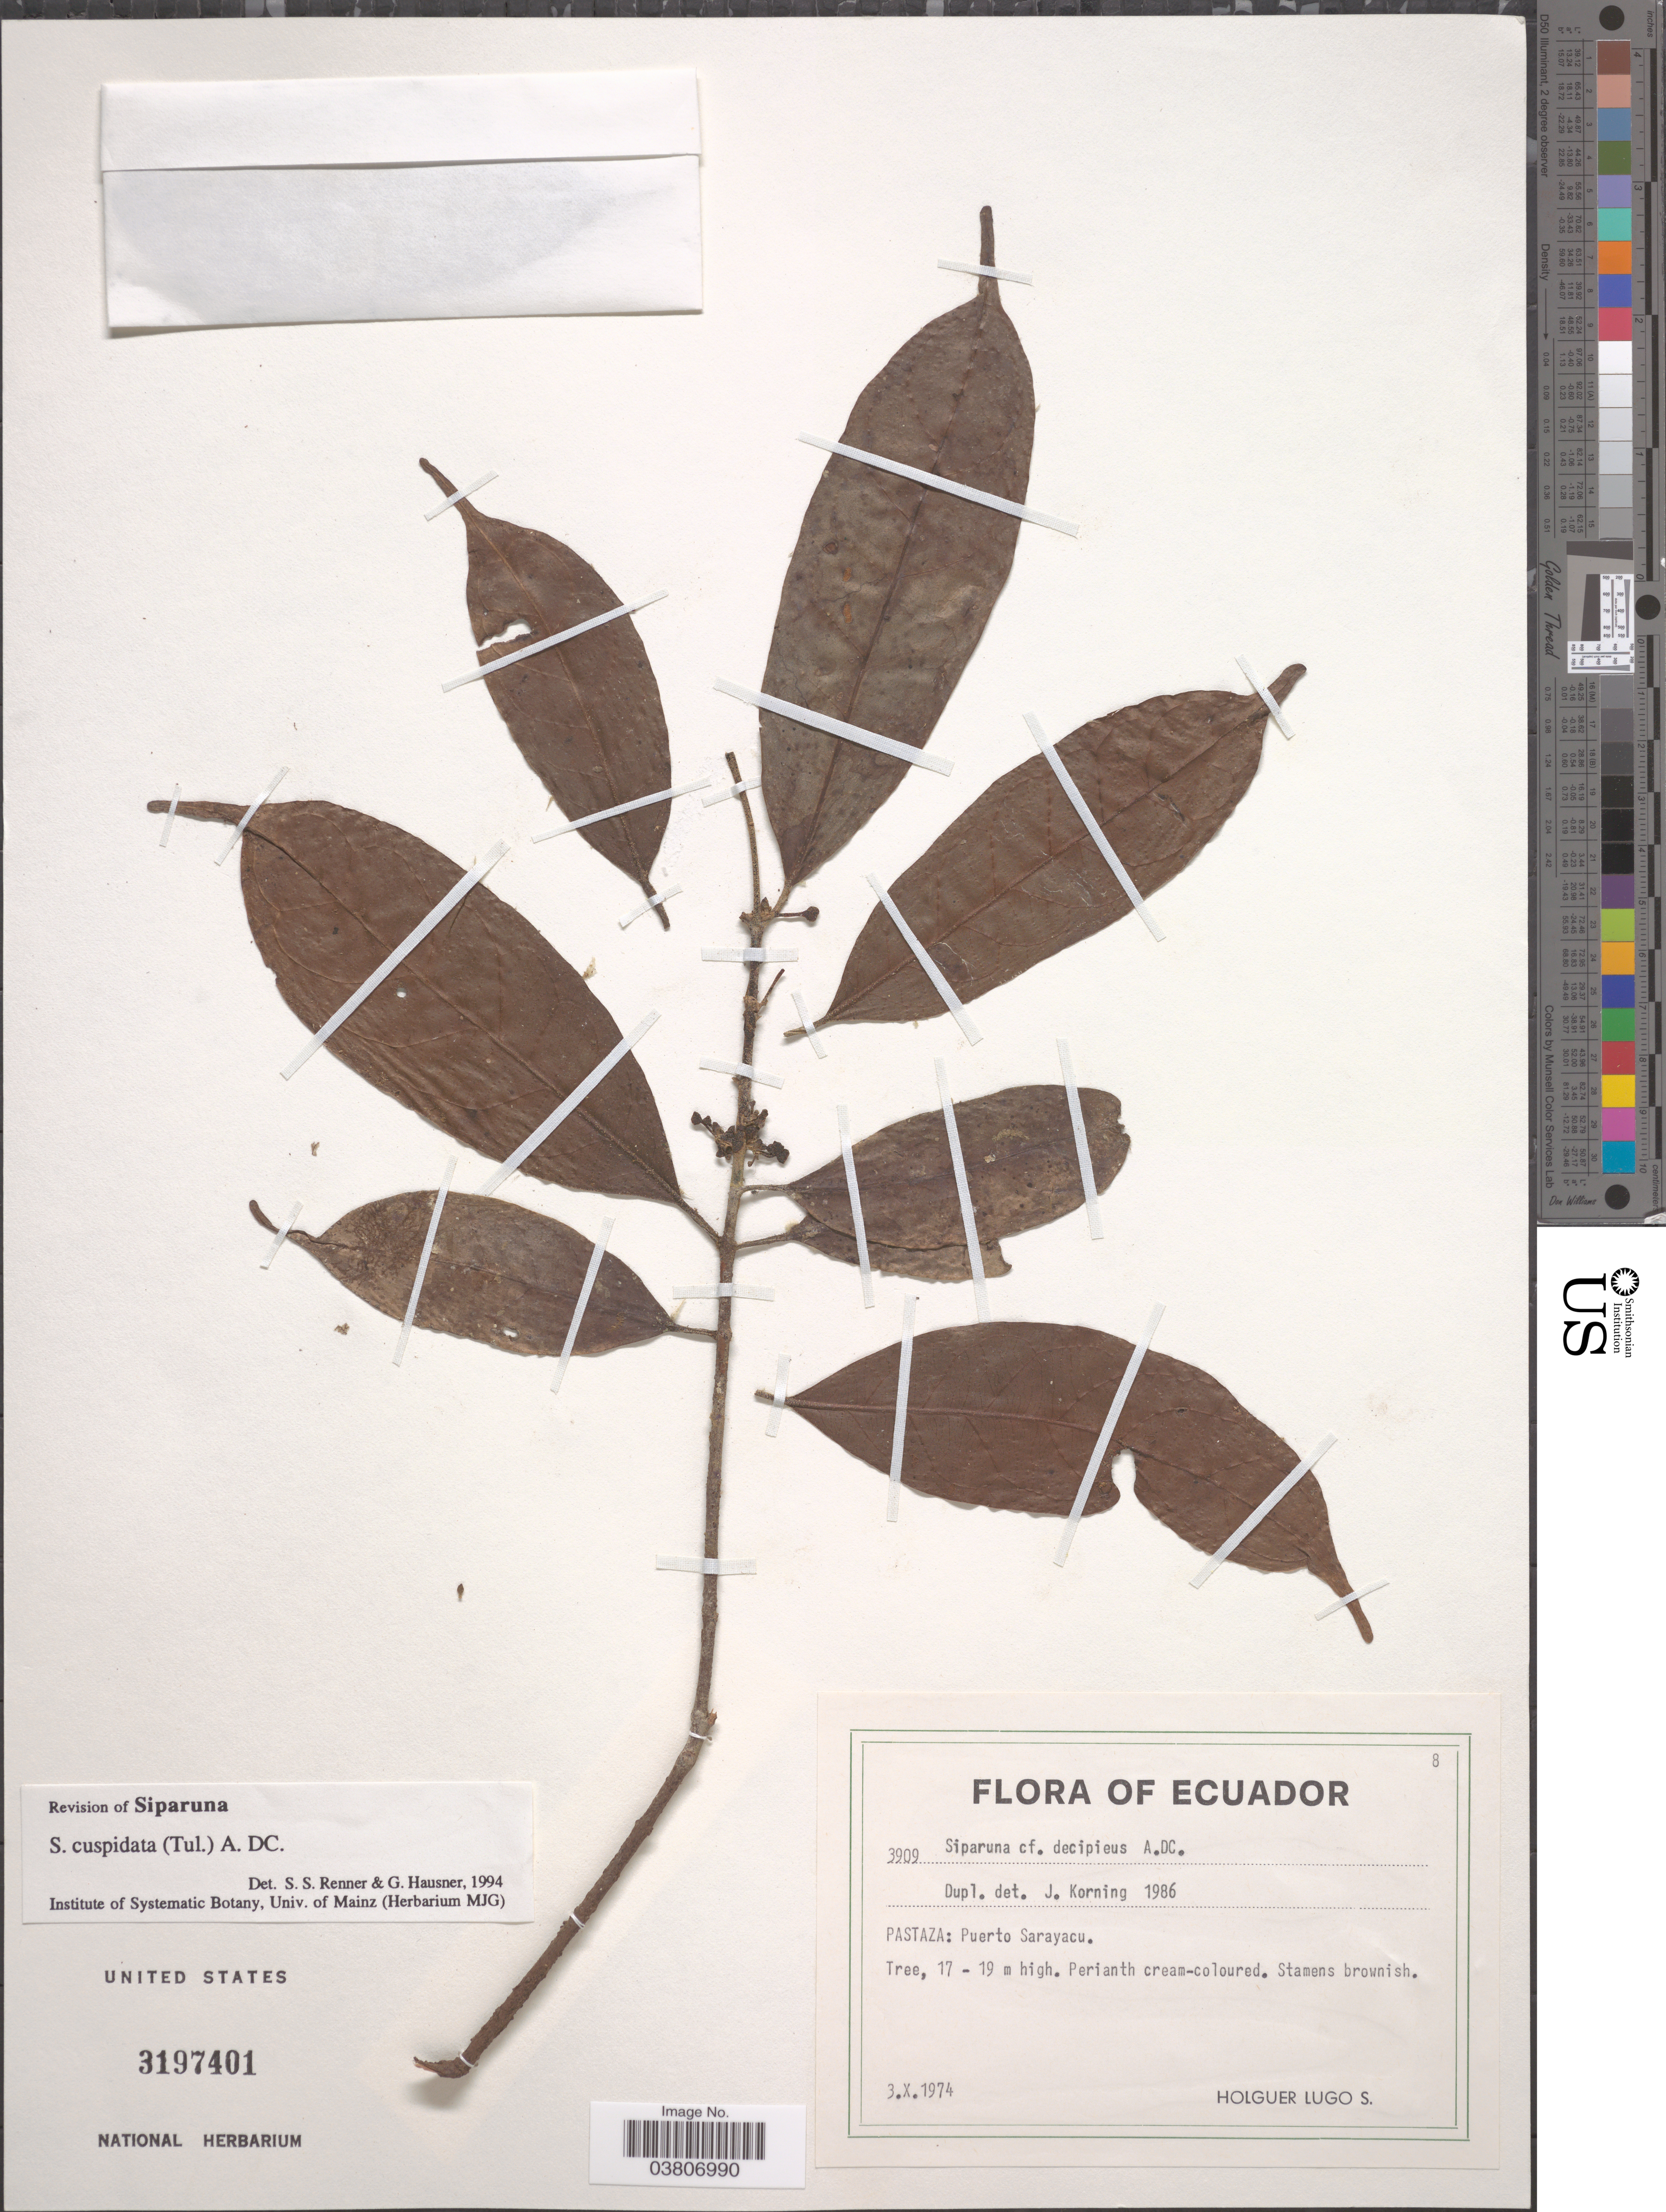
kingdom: Plantae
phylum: Tracheophyta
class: Magnoliopsida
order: Laurales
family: Siparunaceae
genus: Siparuna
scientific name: Siparuna cuspidata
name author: (Tul.) A. DC.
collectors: H. Lugo S.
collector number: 3909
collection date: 1974-10-03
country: Ecuador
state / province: Pastaza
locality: Puerto Sarayacu.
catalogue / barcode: US 3197401